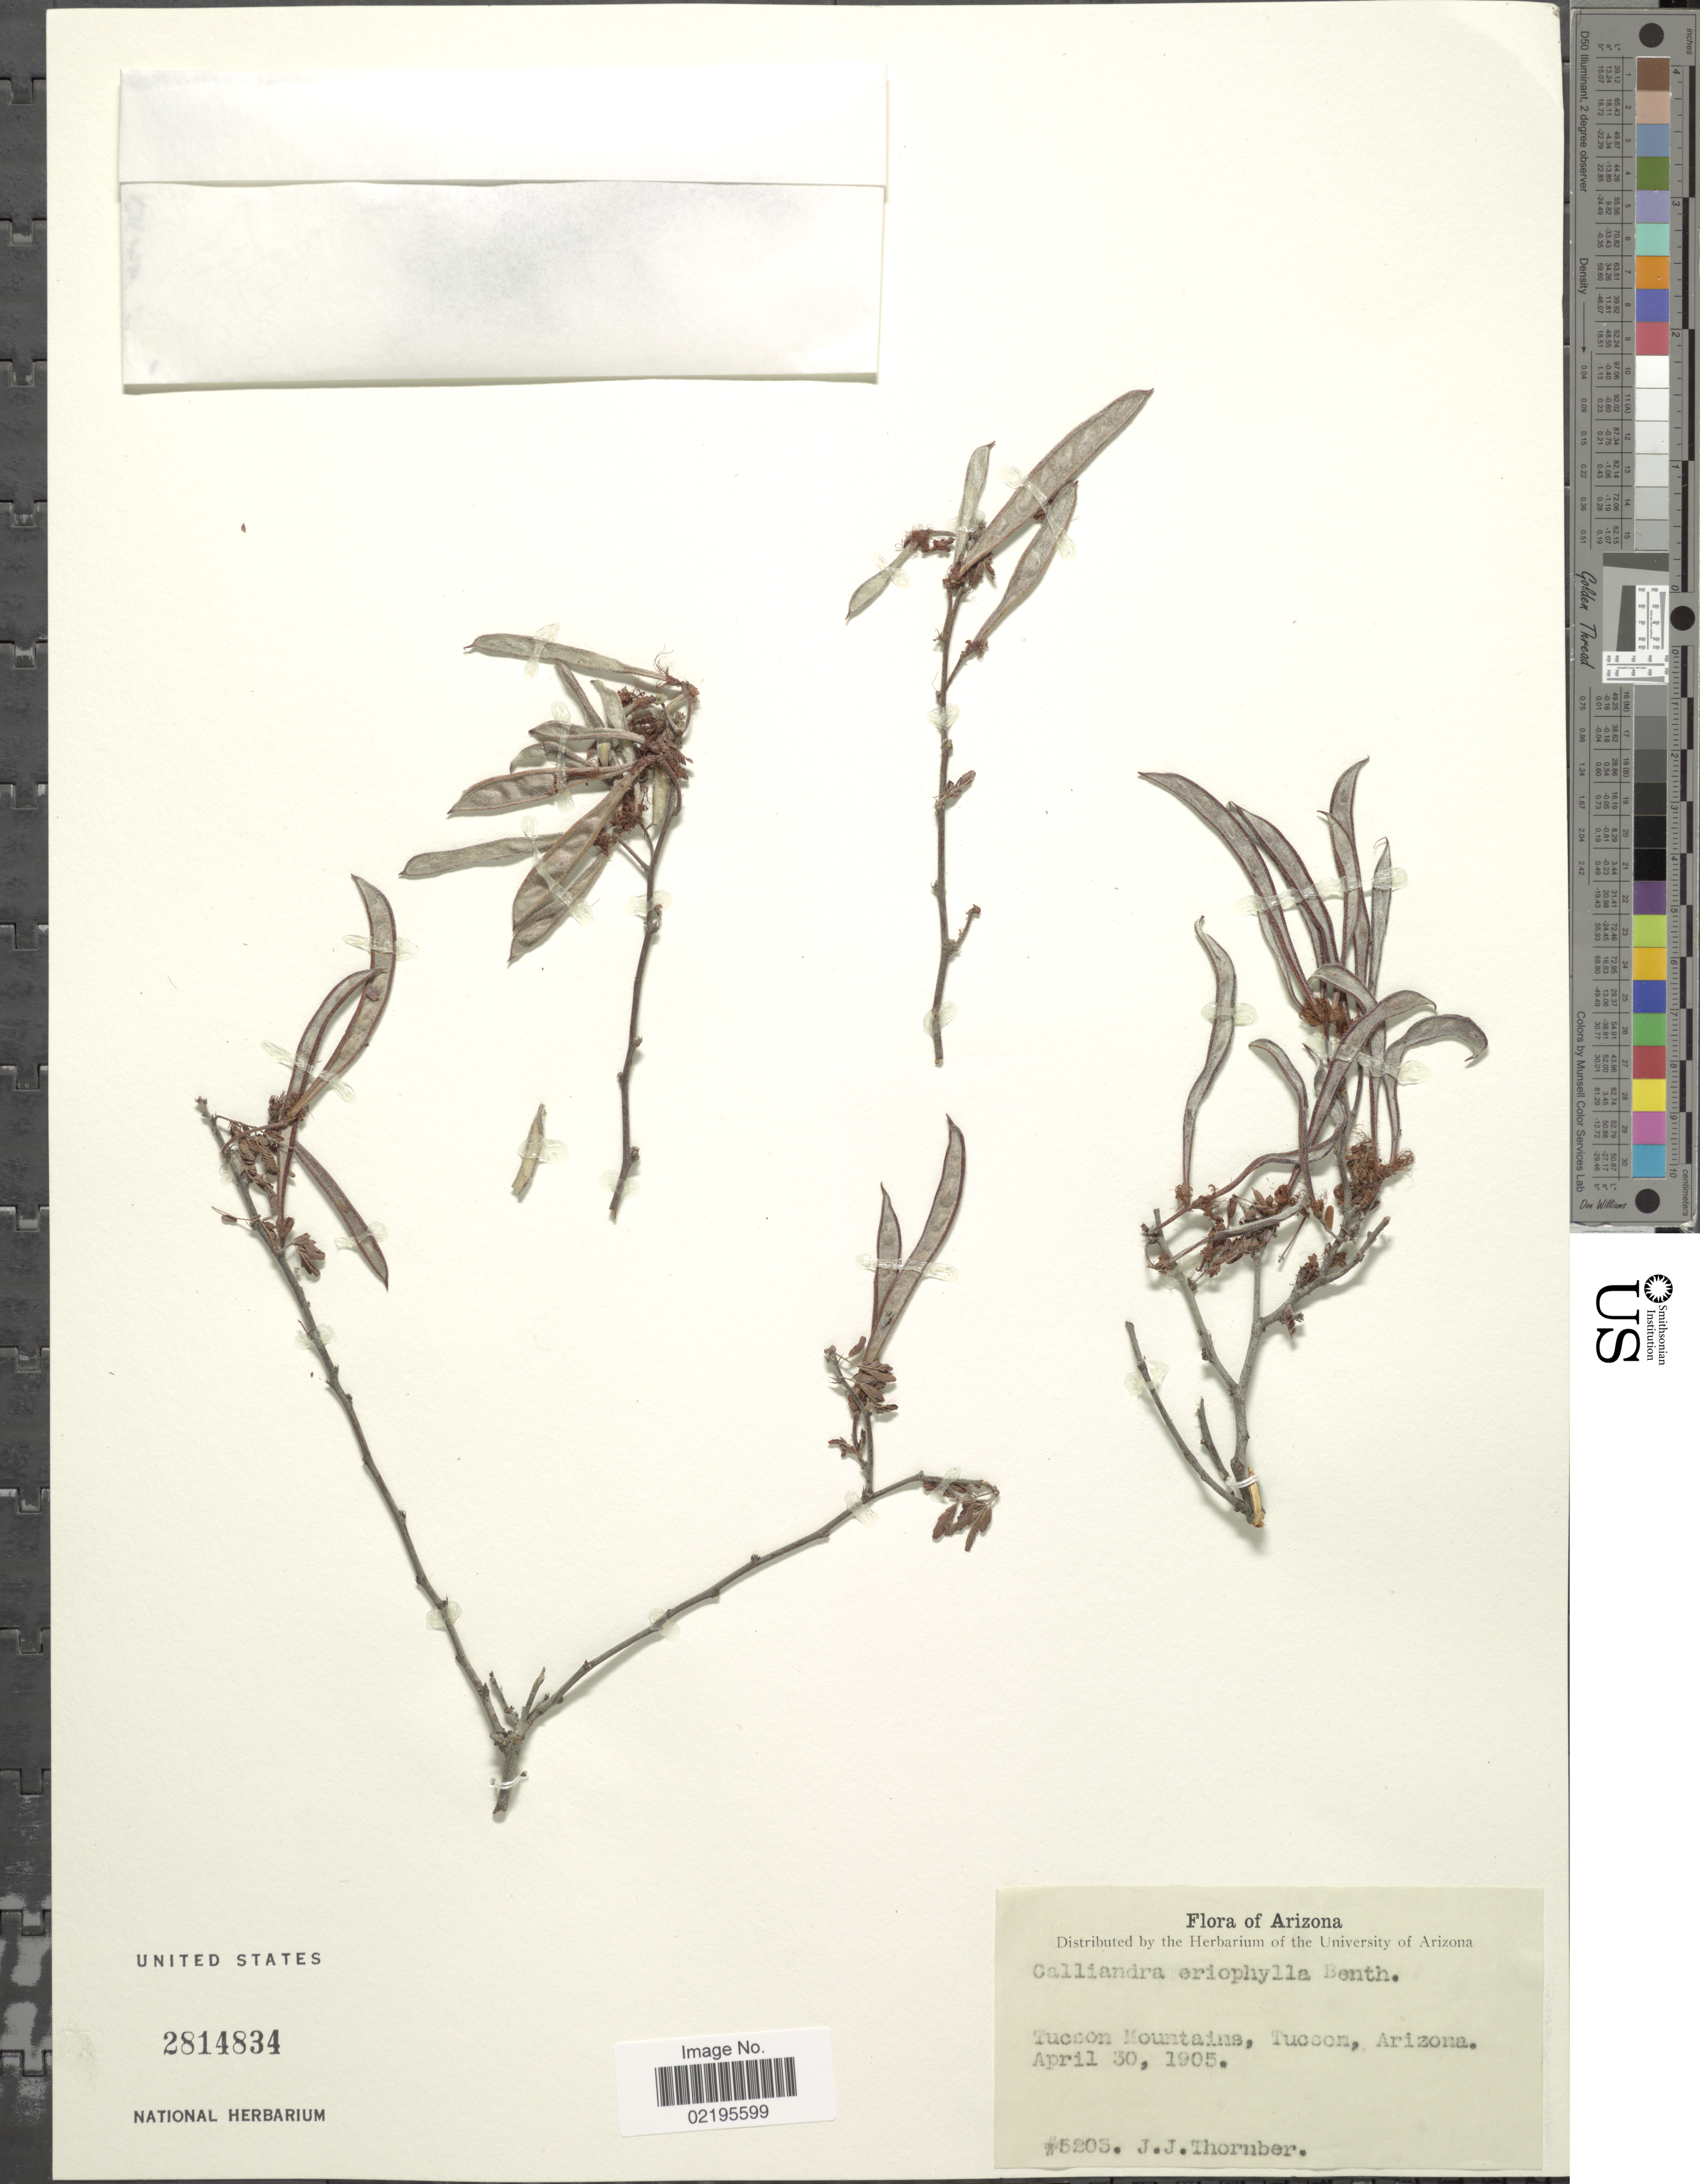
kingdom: Plantae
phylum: Tracheophyta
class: Magnoliopsida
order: Fabales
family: Fabaceae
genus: Calliandra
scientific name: Calliandra eriophylla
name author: Benth.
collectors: J. Thornber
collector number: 5203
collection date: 1905-04-30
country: United States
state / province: Arizona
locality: Tucson Mountains, Tucson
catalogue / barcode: US 2814834